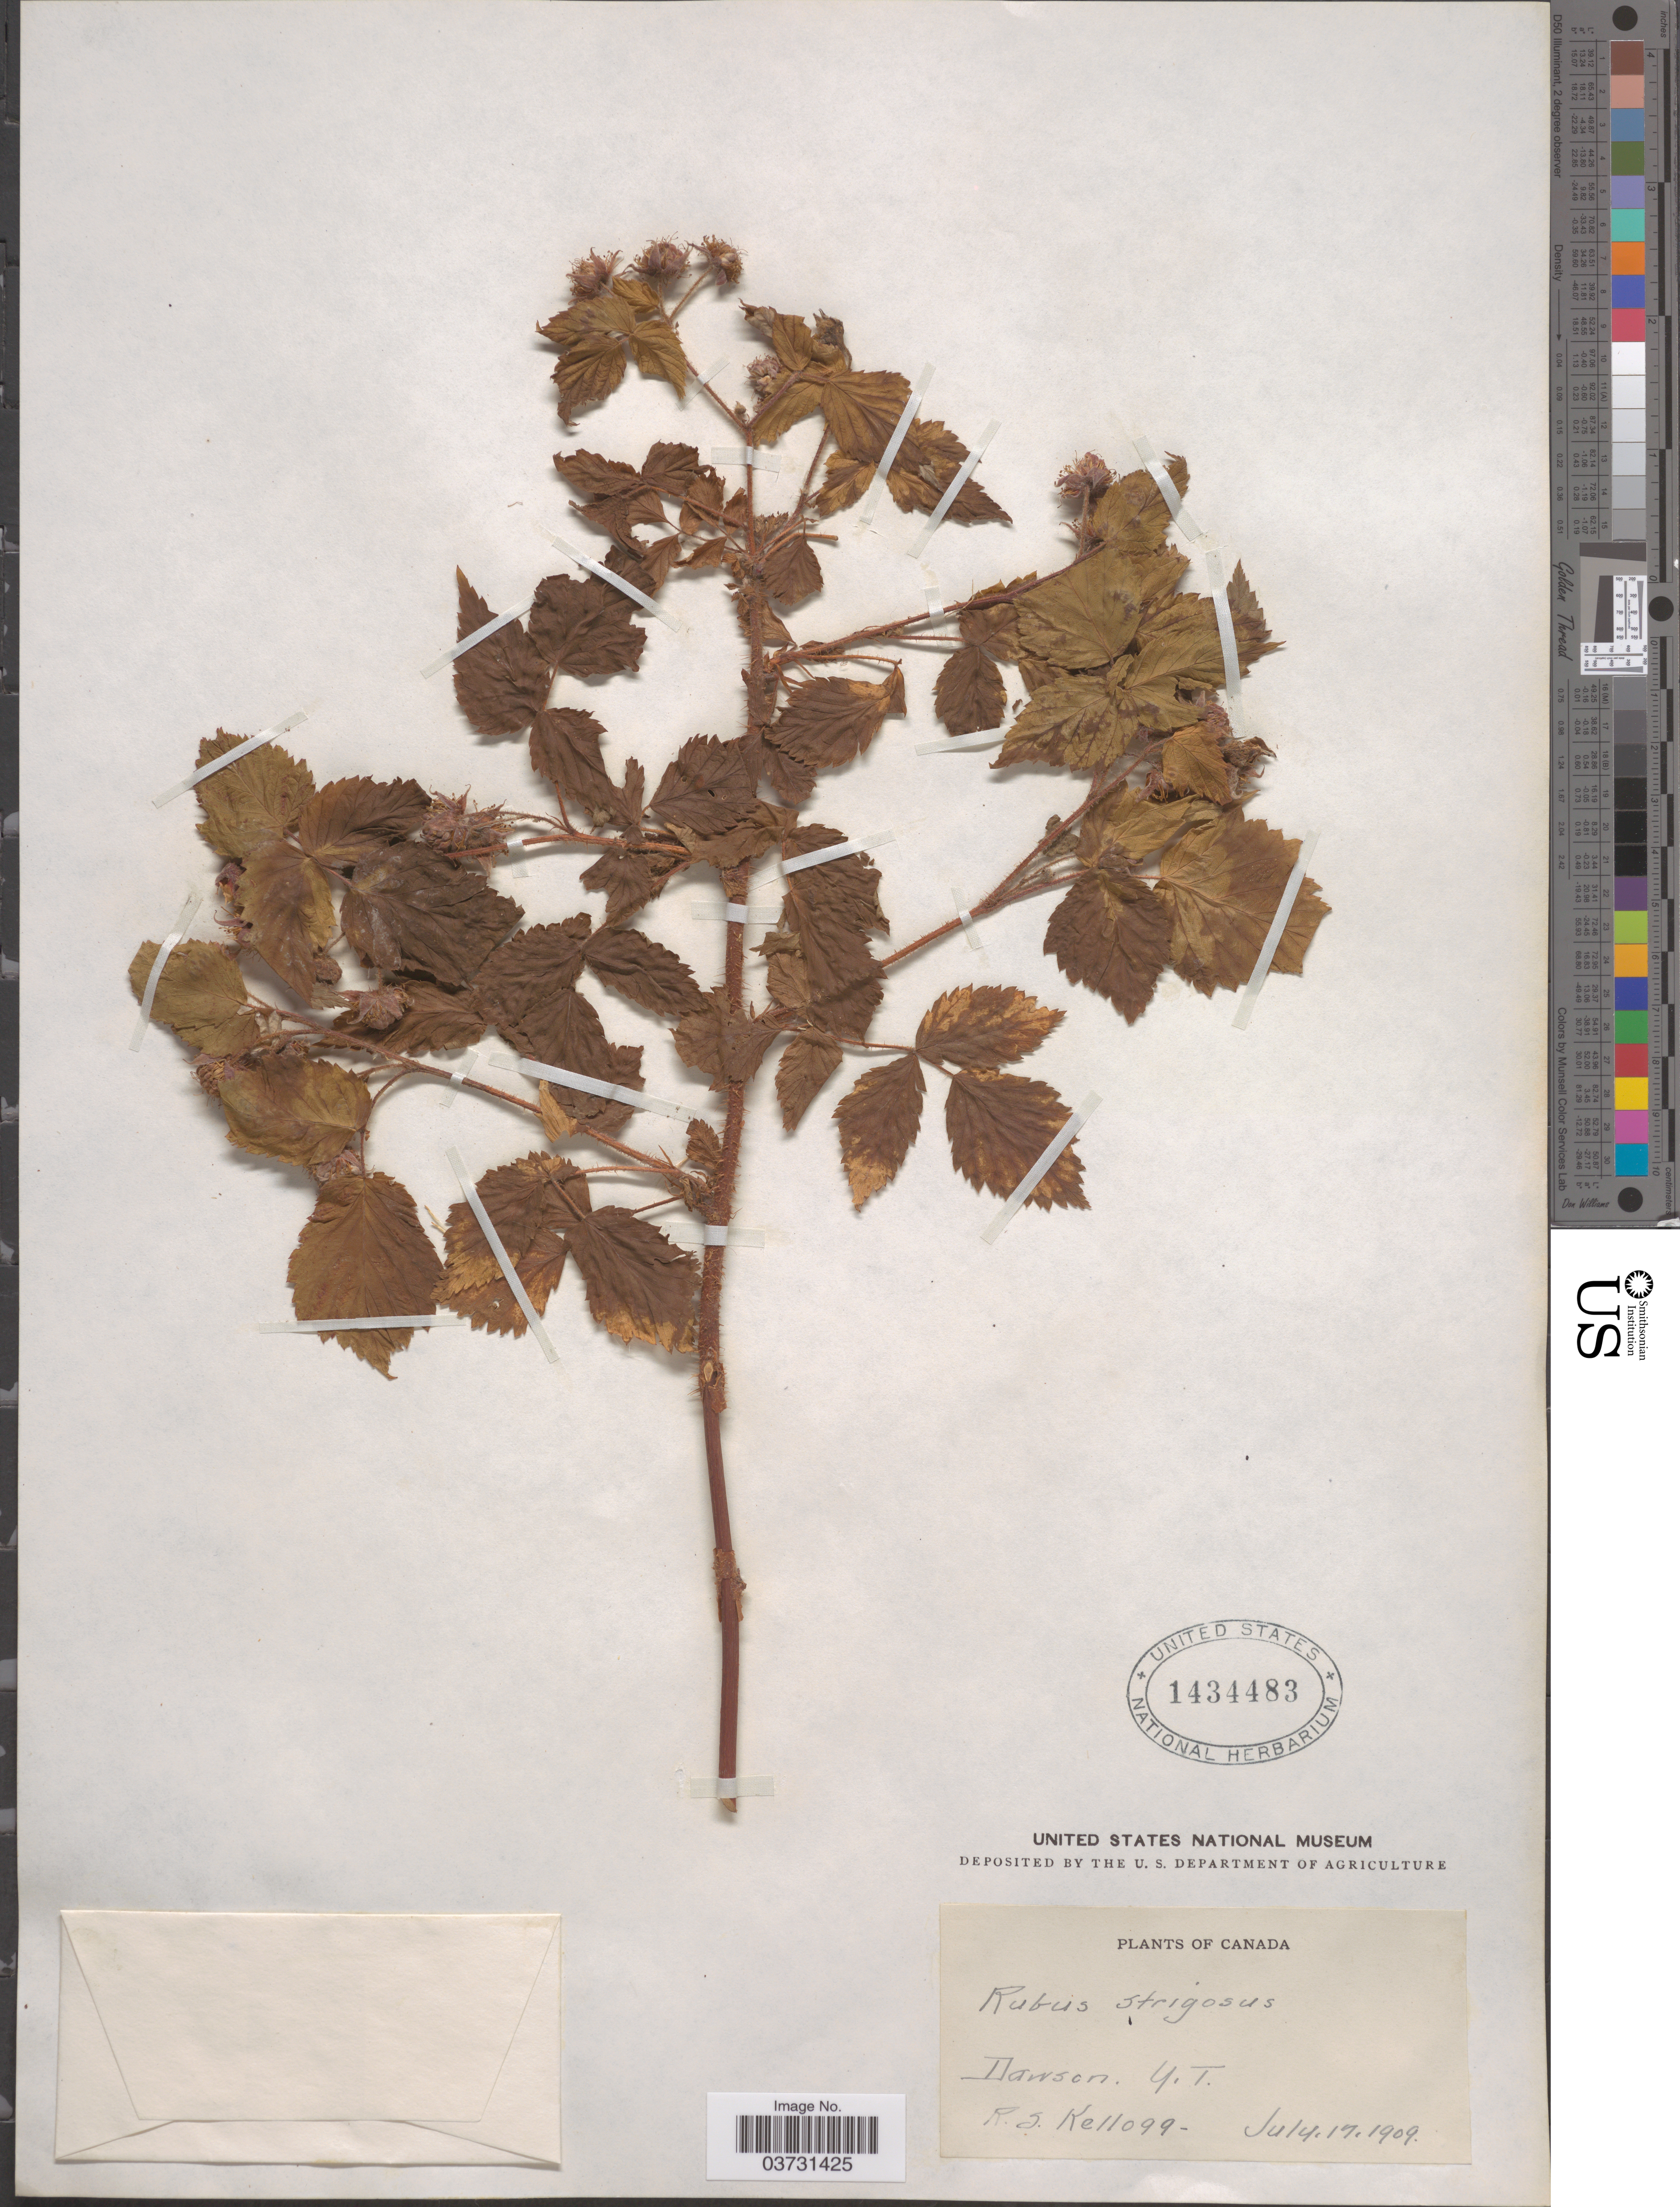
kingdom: Plantae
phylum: Tracheophyta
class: Magnoliopsida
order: Rosales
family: Rosaceae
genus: Rubus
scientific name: Rubus strigosus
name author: Michx.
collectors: R. Kellogg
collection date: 1909-07-14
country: Canada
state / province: Yukon Territory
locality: Dawson.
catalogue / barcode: US 1434483